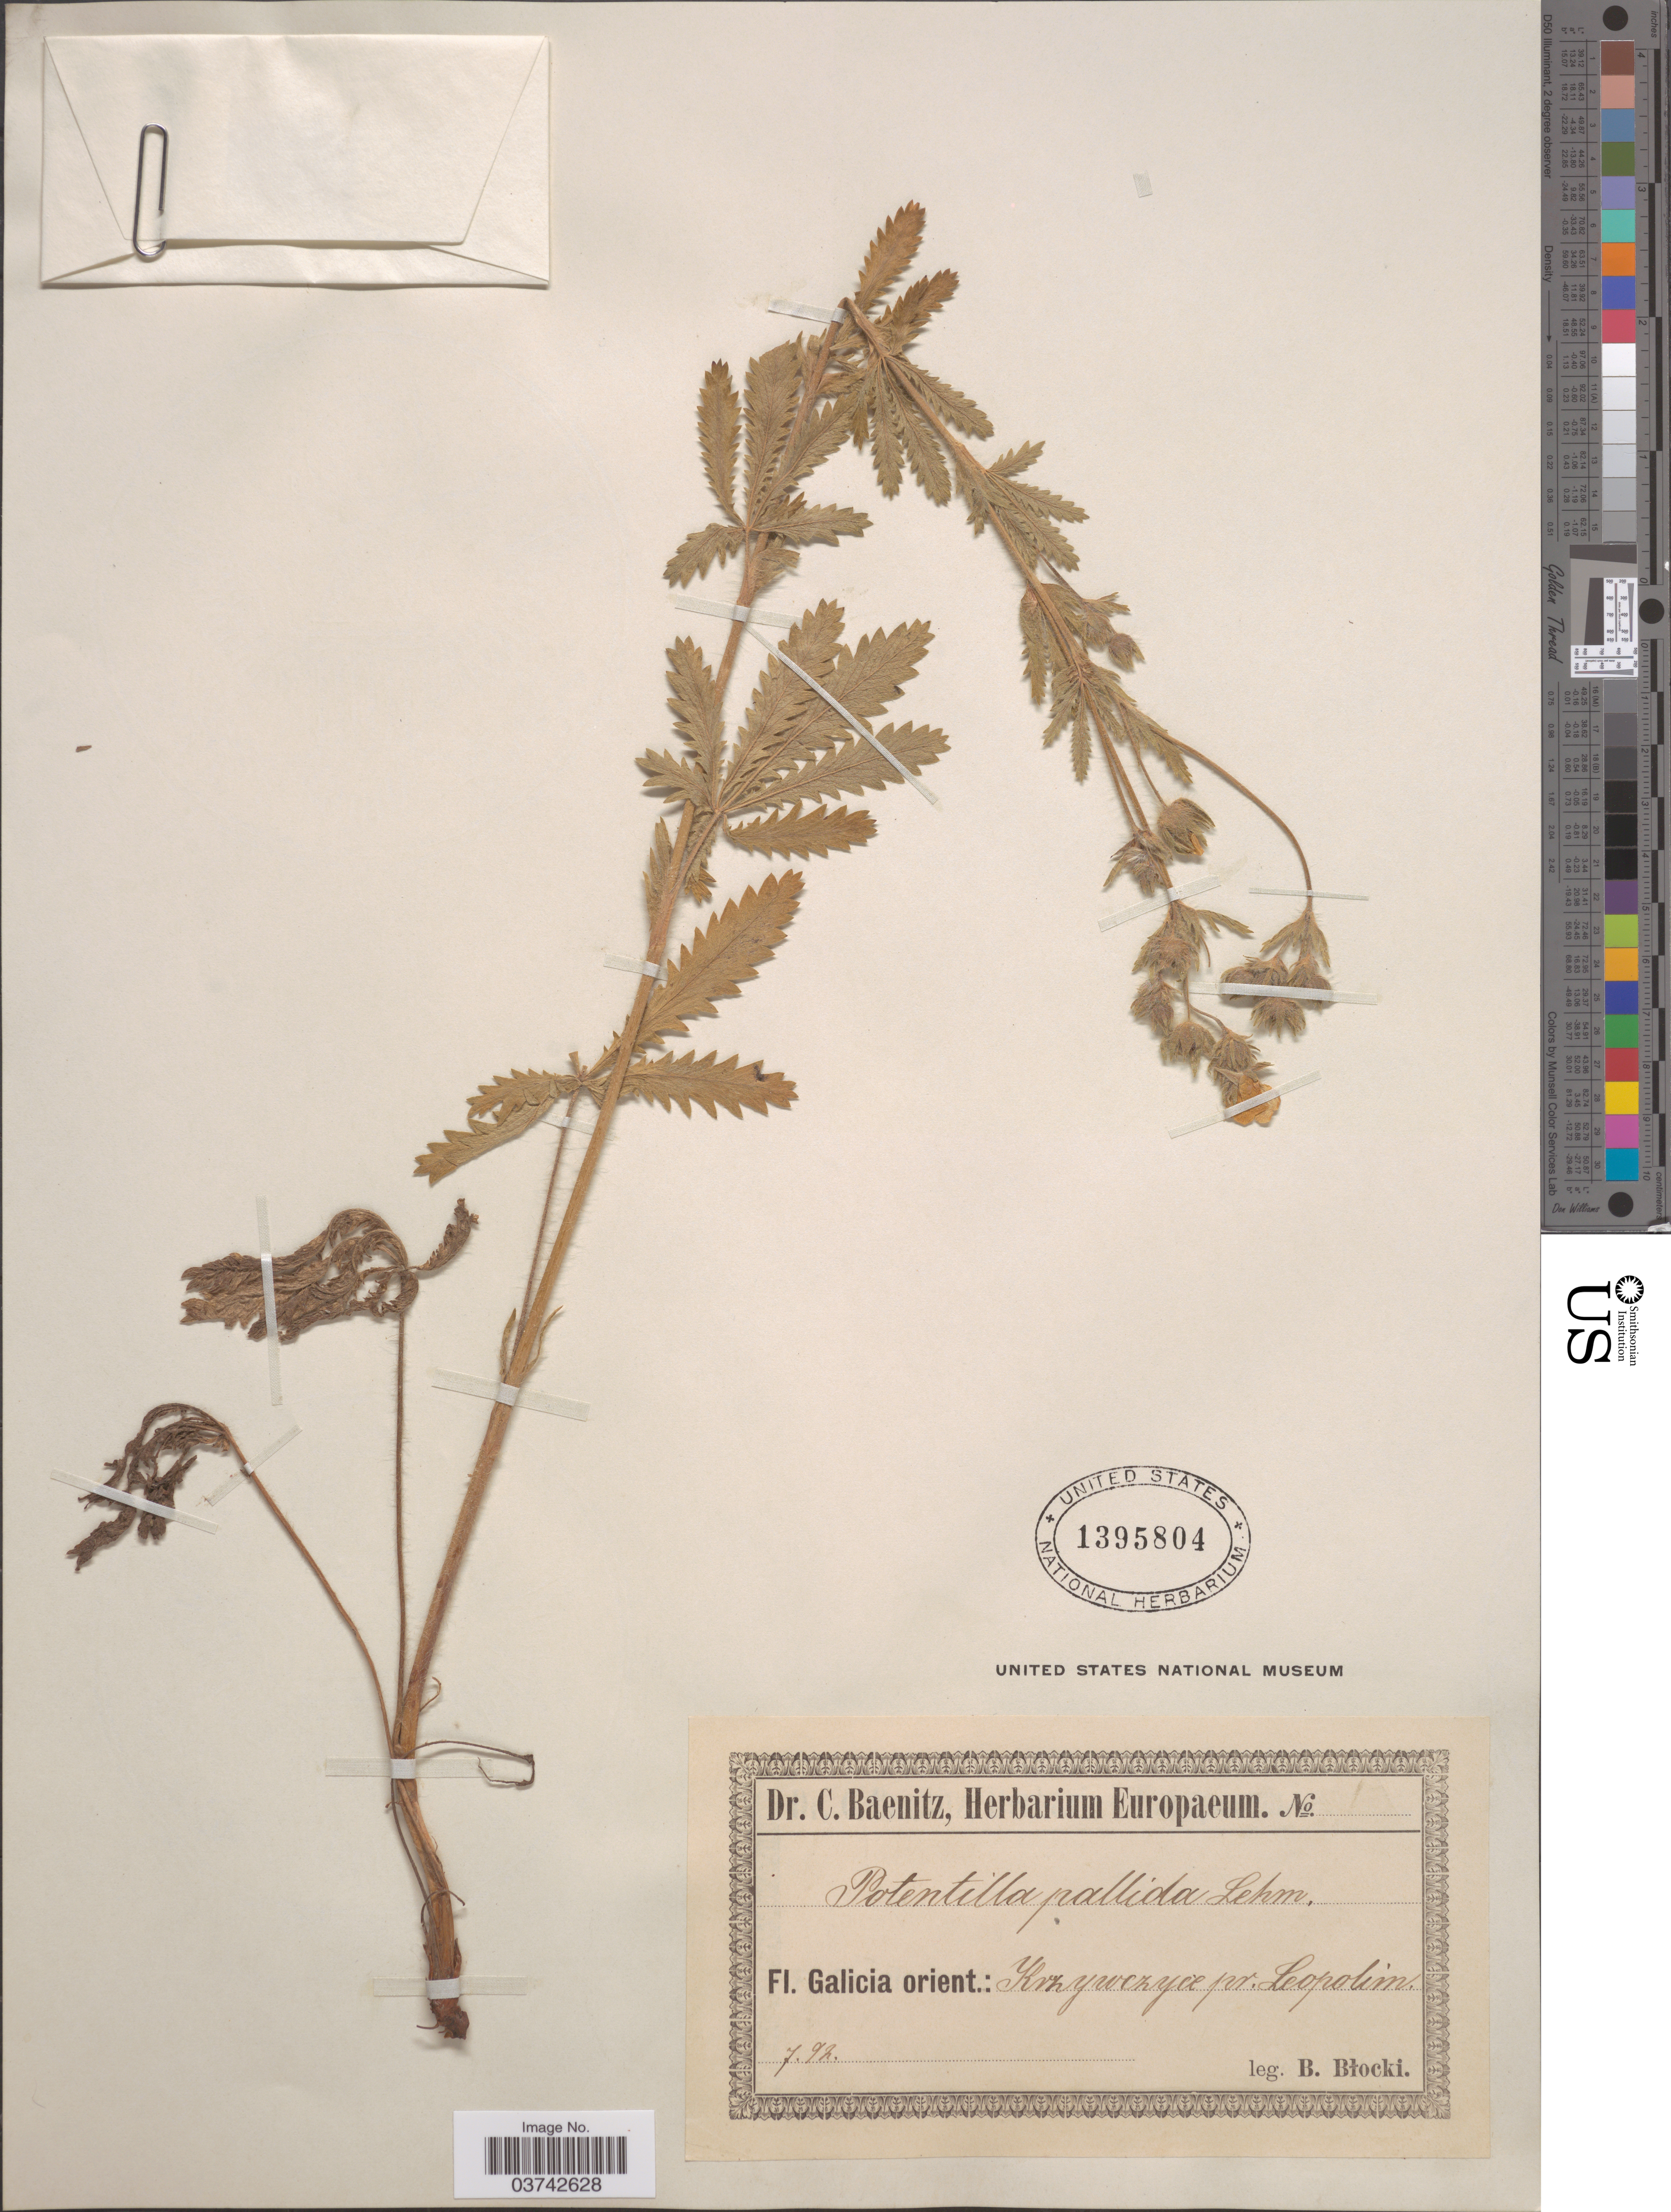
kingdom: Plantae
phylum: Tracheophyta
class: Magnoliopsida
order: Rosales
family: Rosaceae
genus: Potentilla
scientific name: Potentilla pallida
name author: Lag. ex Besser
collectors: B. Blocki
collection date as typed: Transcribed d/m/y: /7/92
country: Ukraine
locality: Galicia orient.: Krzywczyce pr. Leopolim.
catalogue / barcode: US 1395804